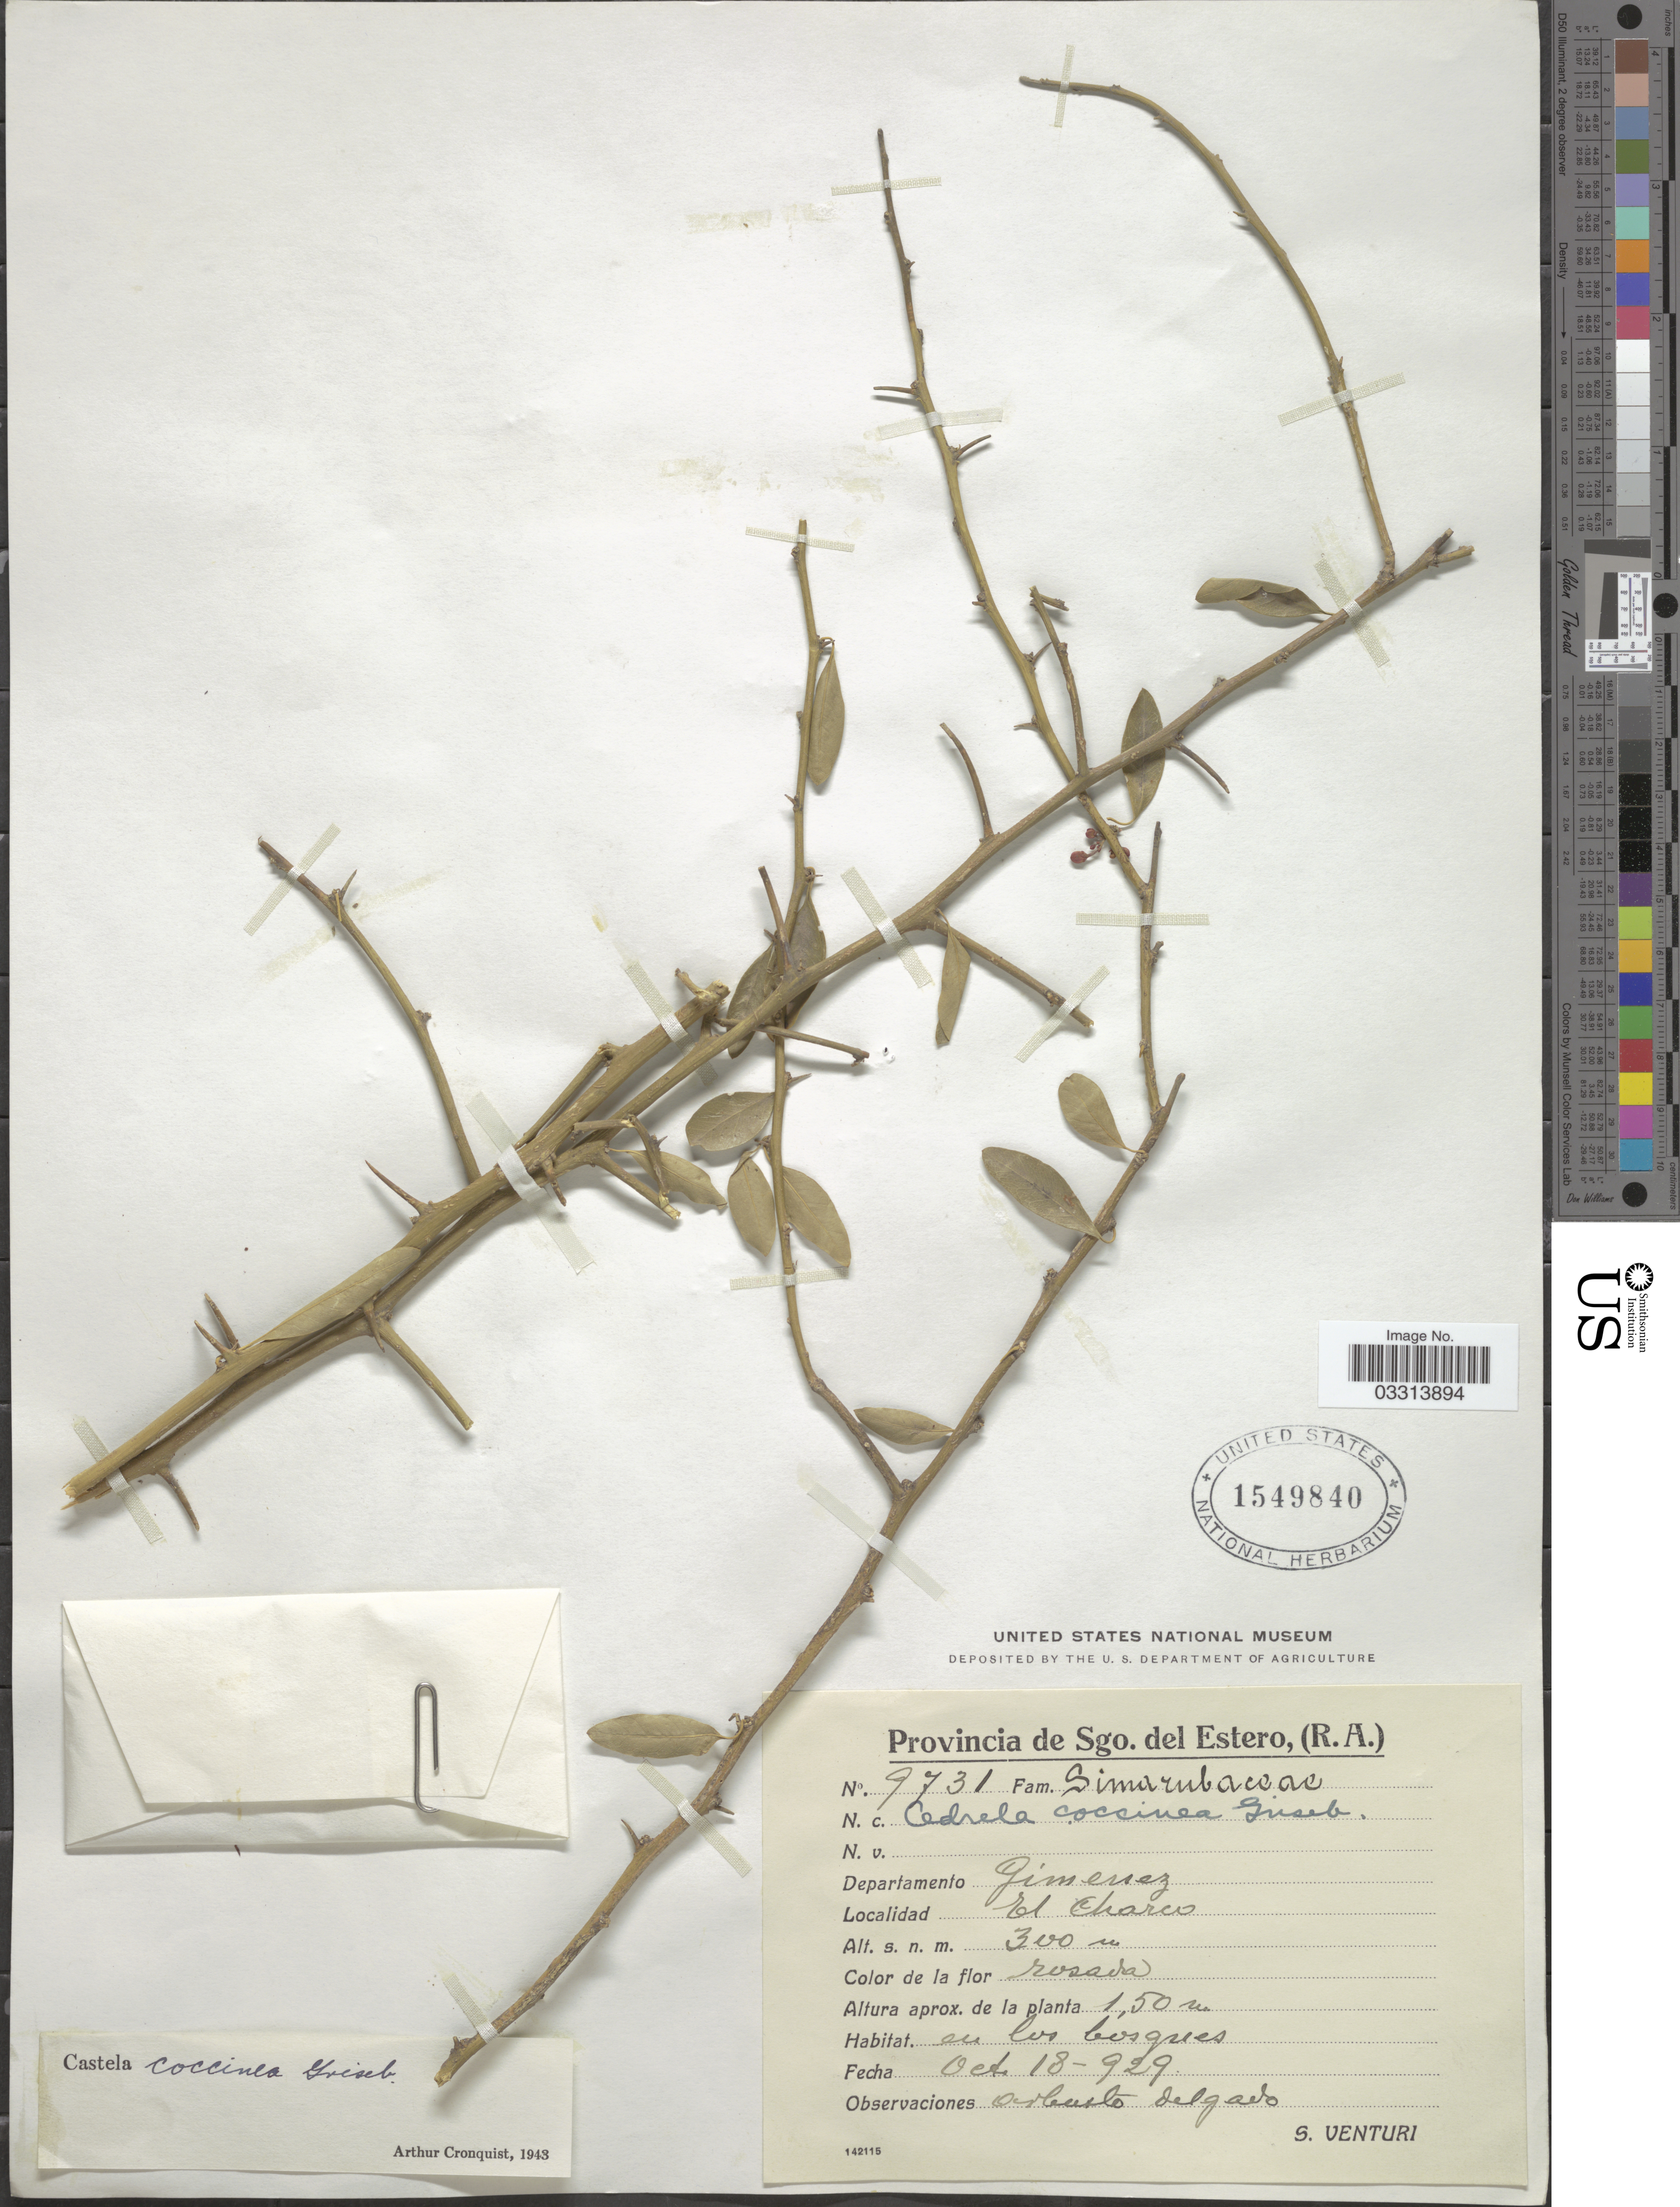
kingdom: Plantae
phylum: Tracheophyta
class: Magnoliopsida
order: Sapindales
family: Simaroubaceae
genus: Castela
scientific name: Castela coccinea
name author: Griseb.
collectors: S. Venturi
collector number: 9731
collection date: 1929-10-18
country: Argentina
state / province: Santiago del Estero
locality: Departamento Jimenez. El Charco.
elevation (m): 300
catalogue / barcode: US 1549840